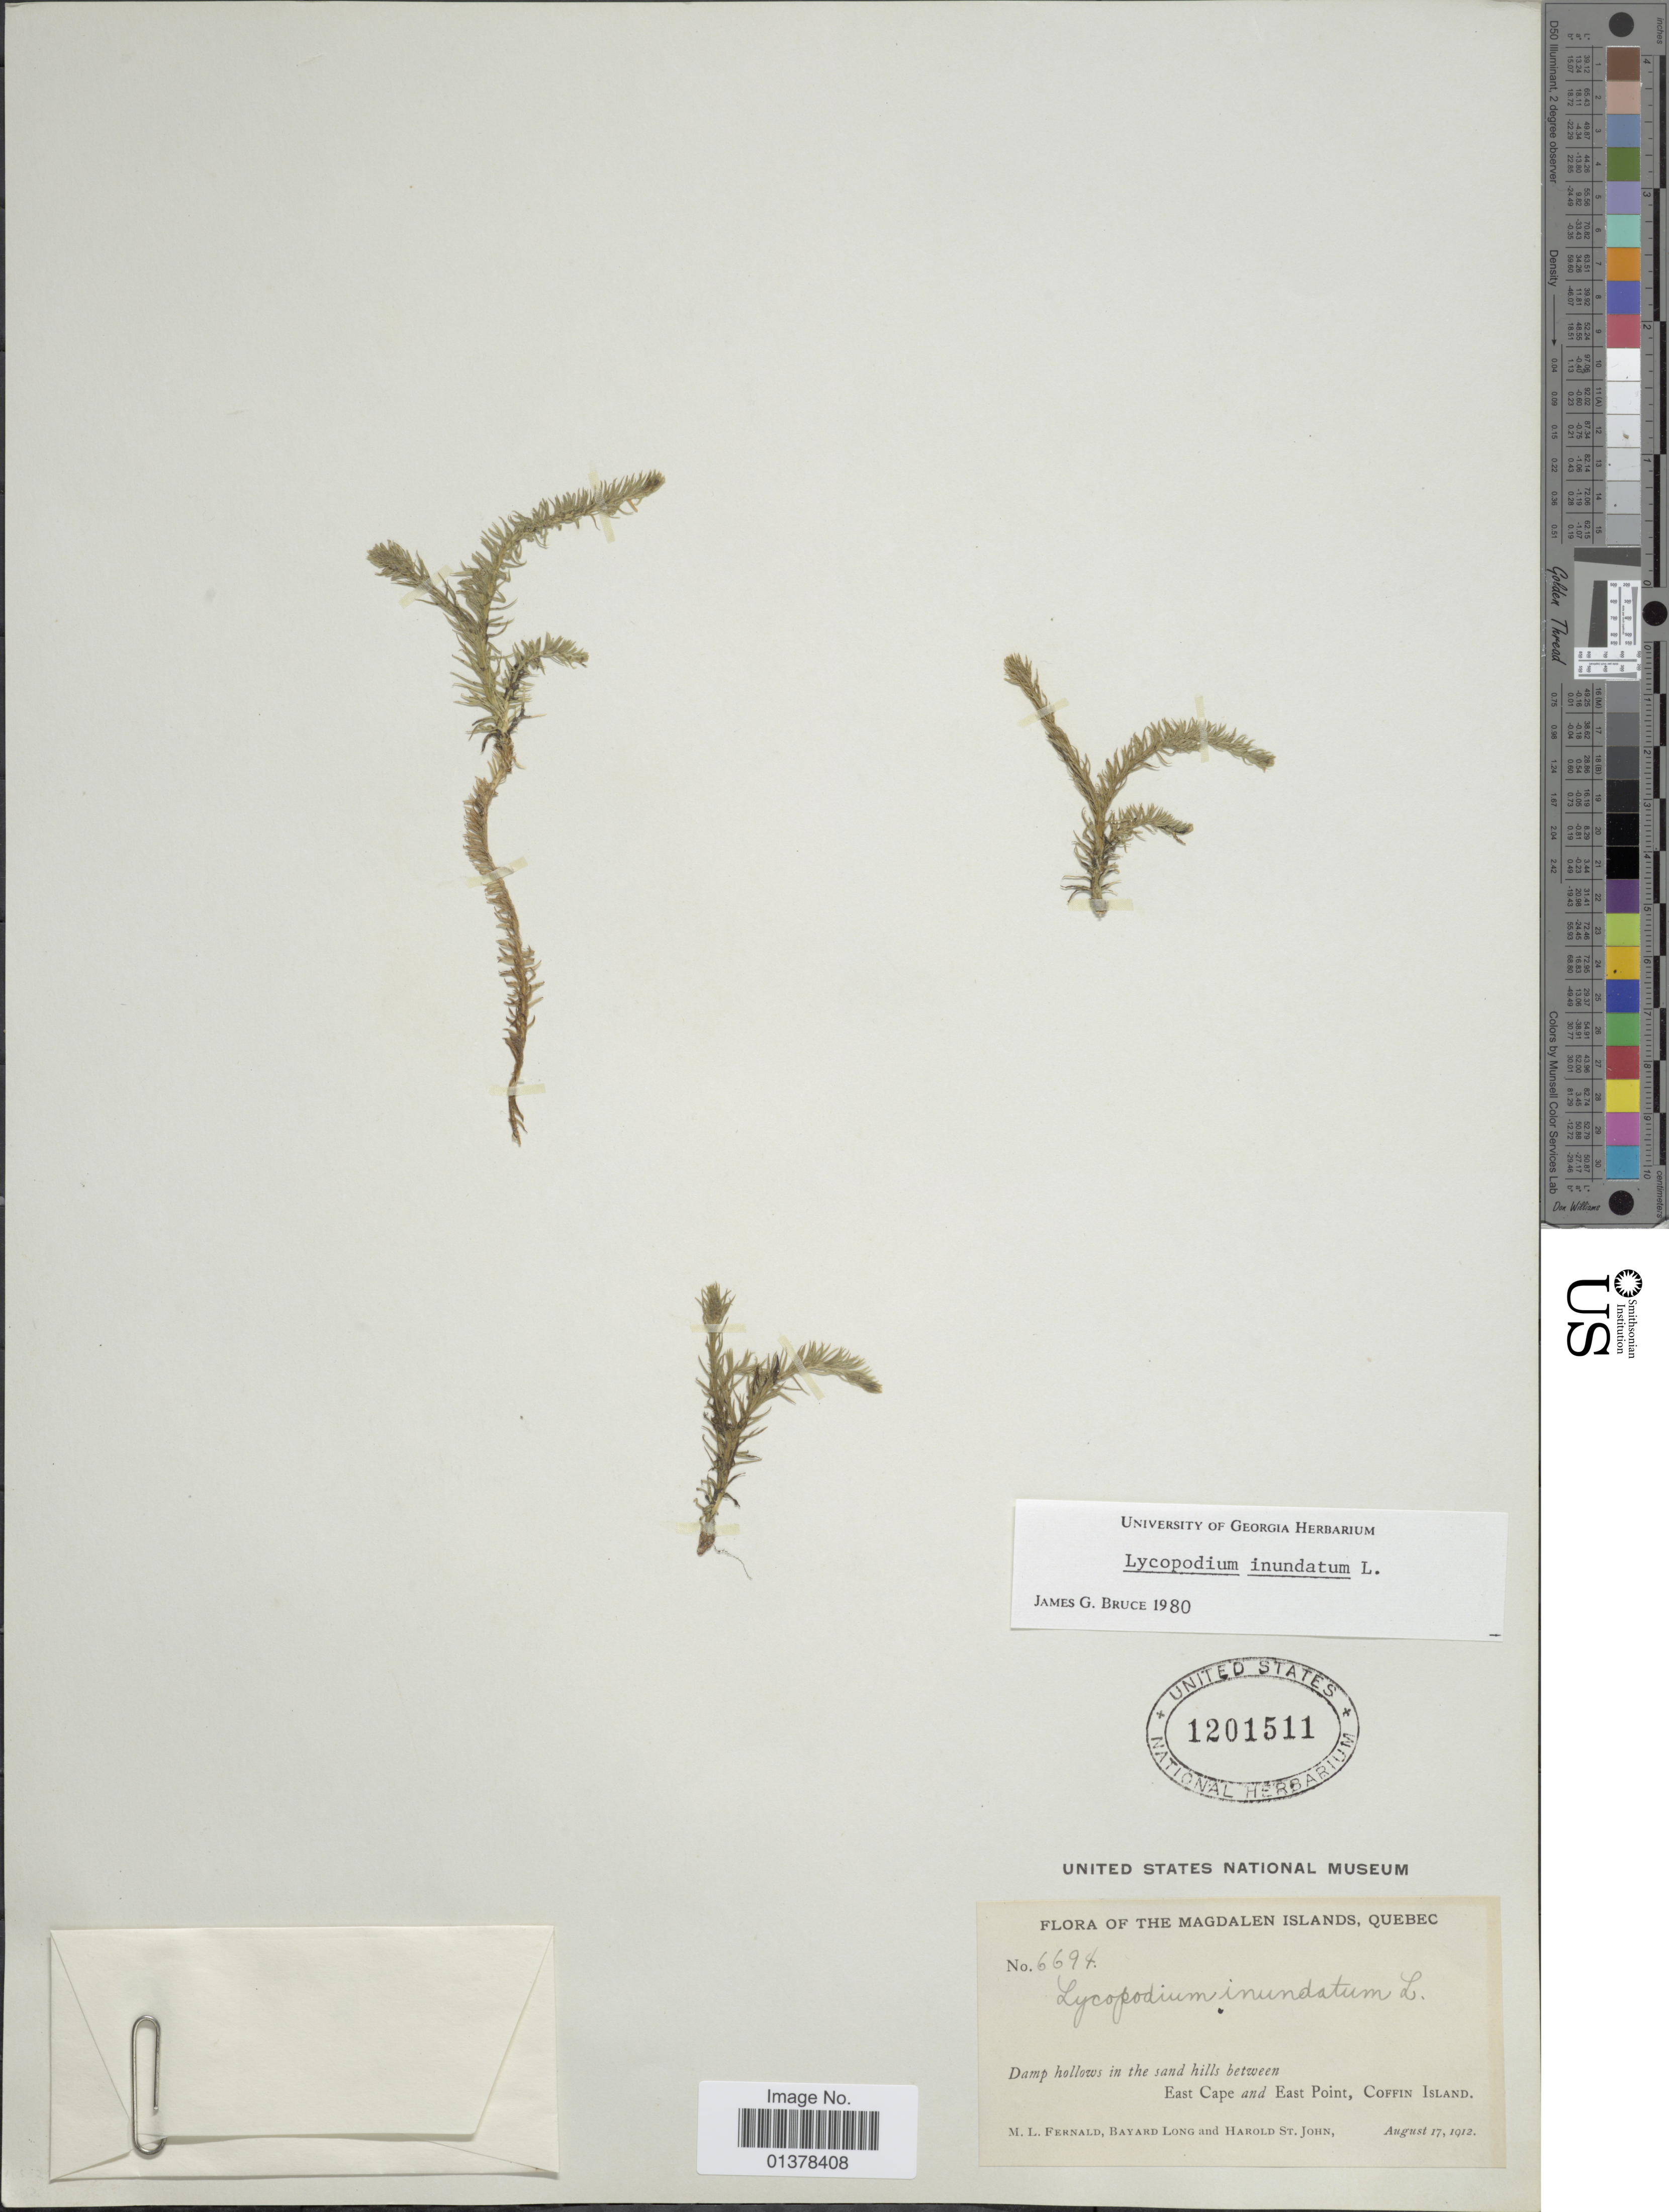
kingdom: Plantae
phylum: Tracheophyta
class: Lycopodiopsida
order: Lycopodiales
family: Lycopodiaceae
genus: Lycopodiella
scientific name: Lycopodiella inundata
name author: (L.) Holub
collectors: M. L. Fernald, B. H. Long & H. St. John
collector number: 6694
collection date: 1912-08-17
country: Canada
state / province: Quebec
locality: Magdalen islands, Damp hollows in the sand hills between Cape and East Point, Coffin Island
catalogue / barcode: US 1201511